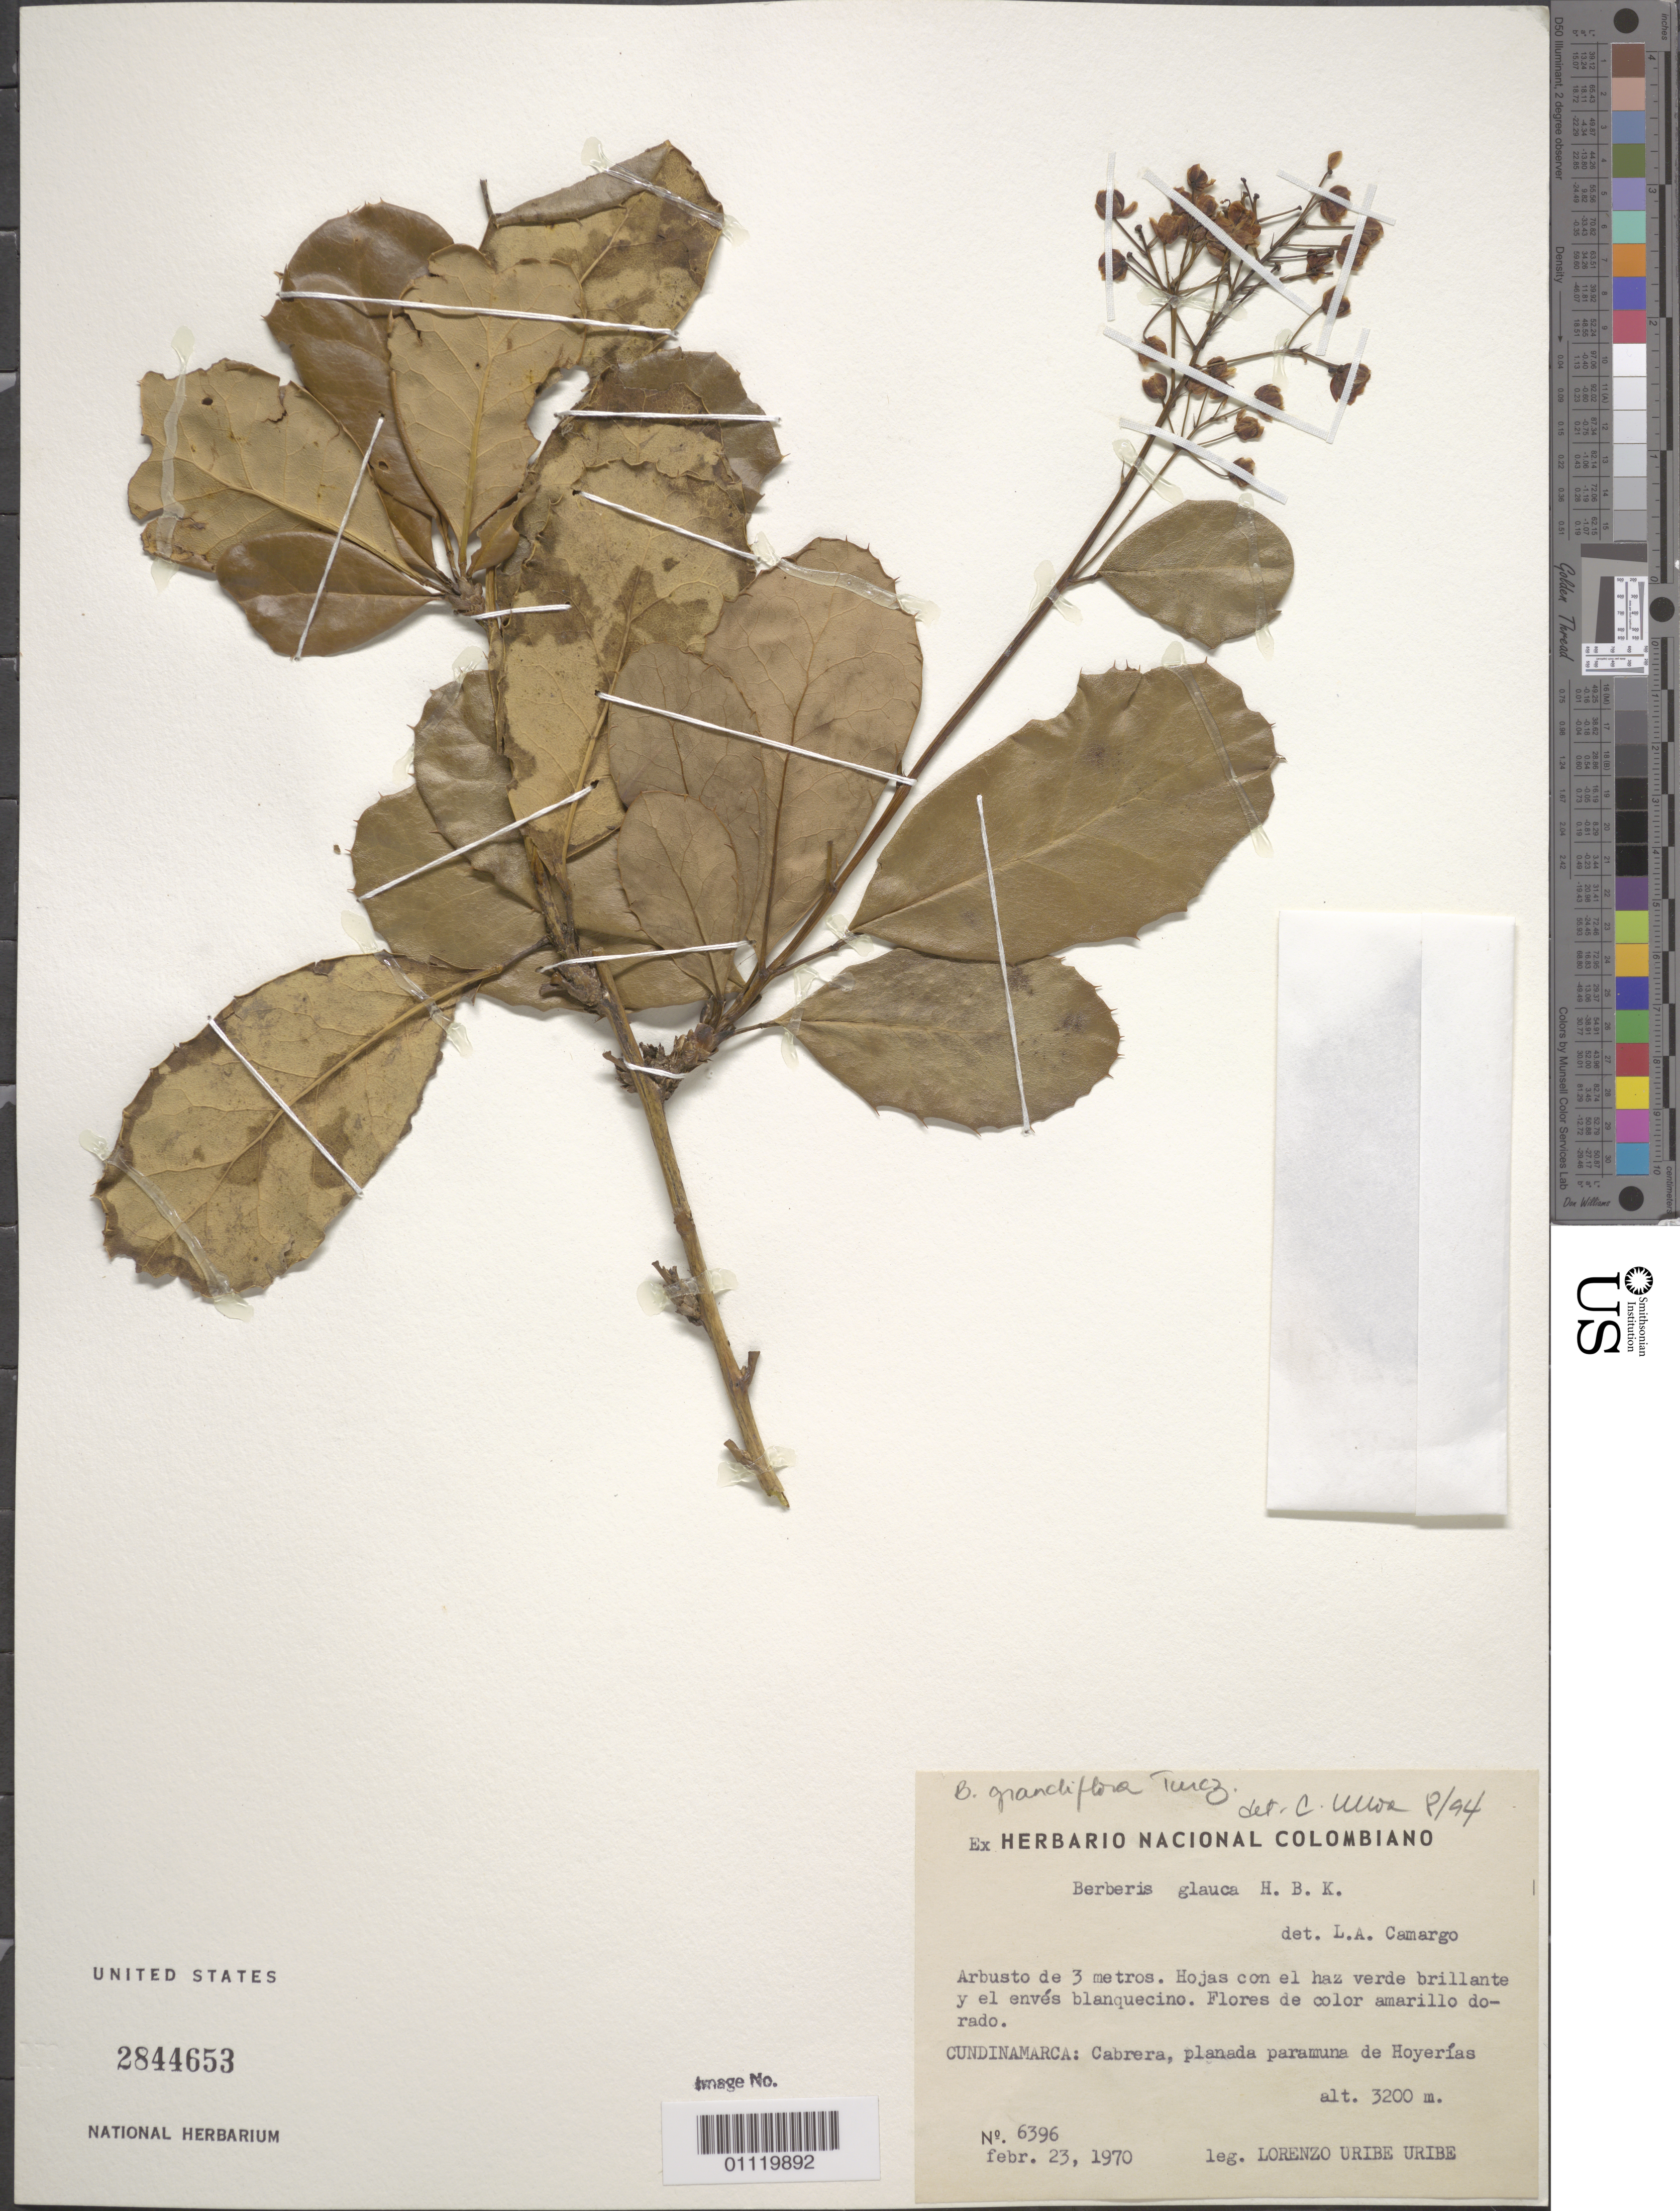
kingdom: Plantae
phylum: Tracheophyta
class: Magnoliopsida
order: Ranunculales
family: Berberidaceae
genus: Berberis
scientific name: Berberis glauca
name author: Kunth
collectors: L. Uribe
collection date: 1970-02-23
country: Colombia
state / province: Cundinamarca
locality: Cabrera, planada paramuna de Hoyerias.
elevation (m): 3200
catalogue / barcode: US 2844653